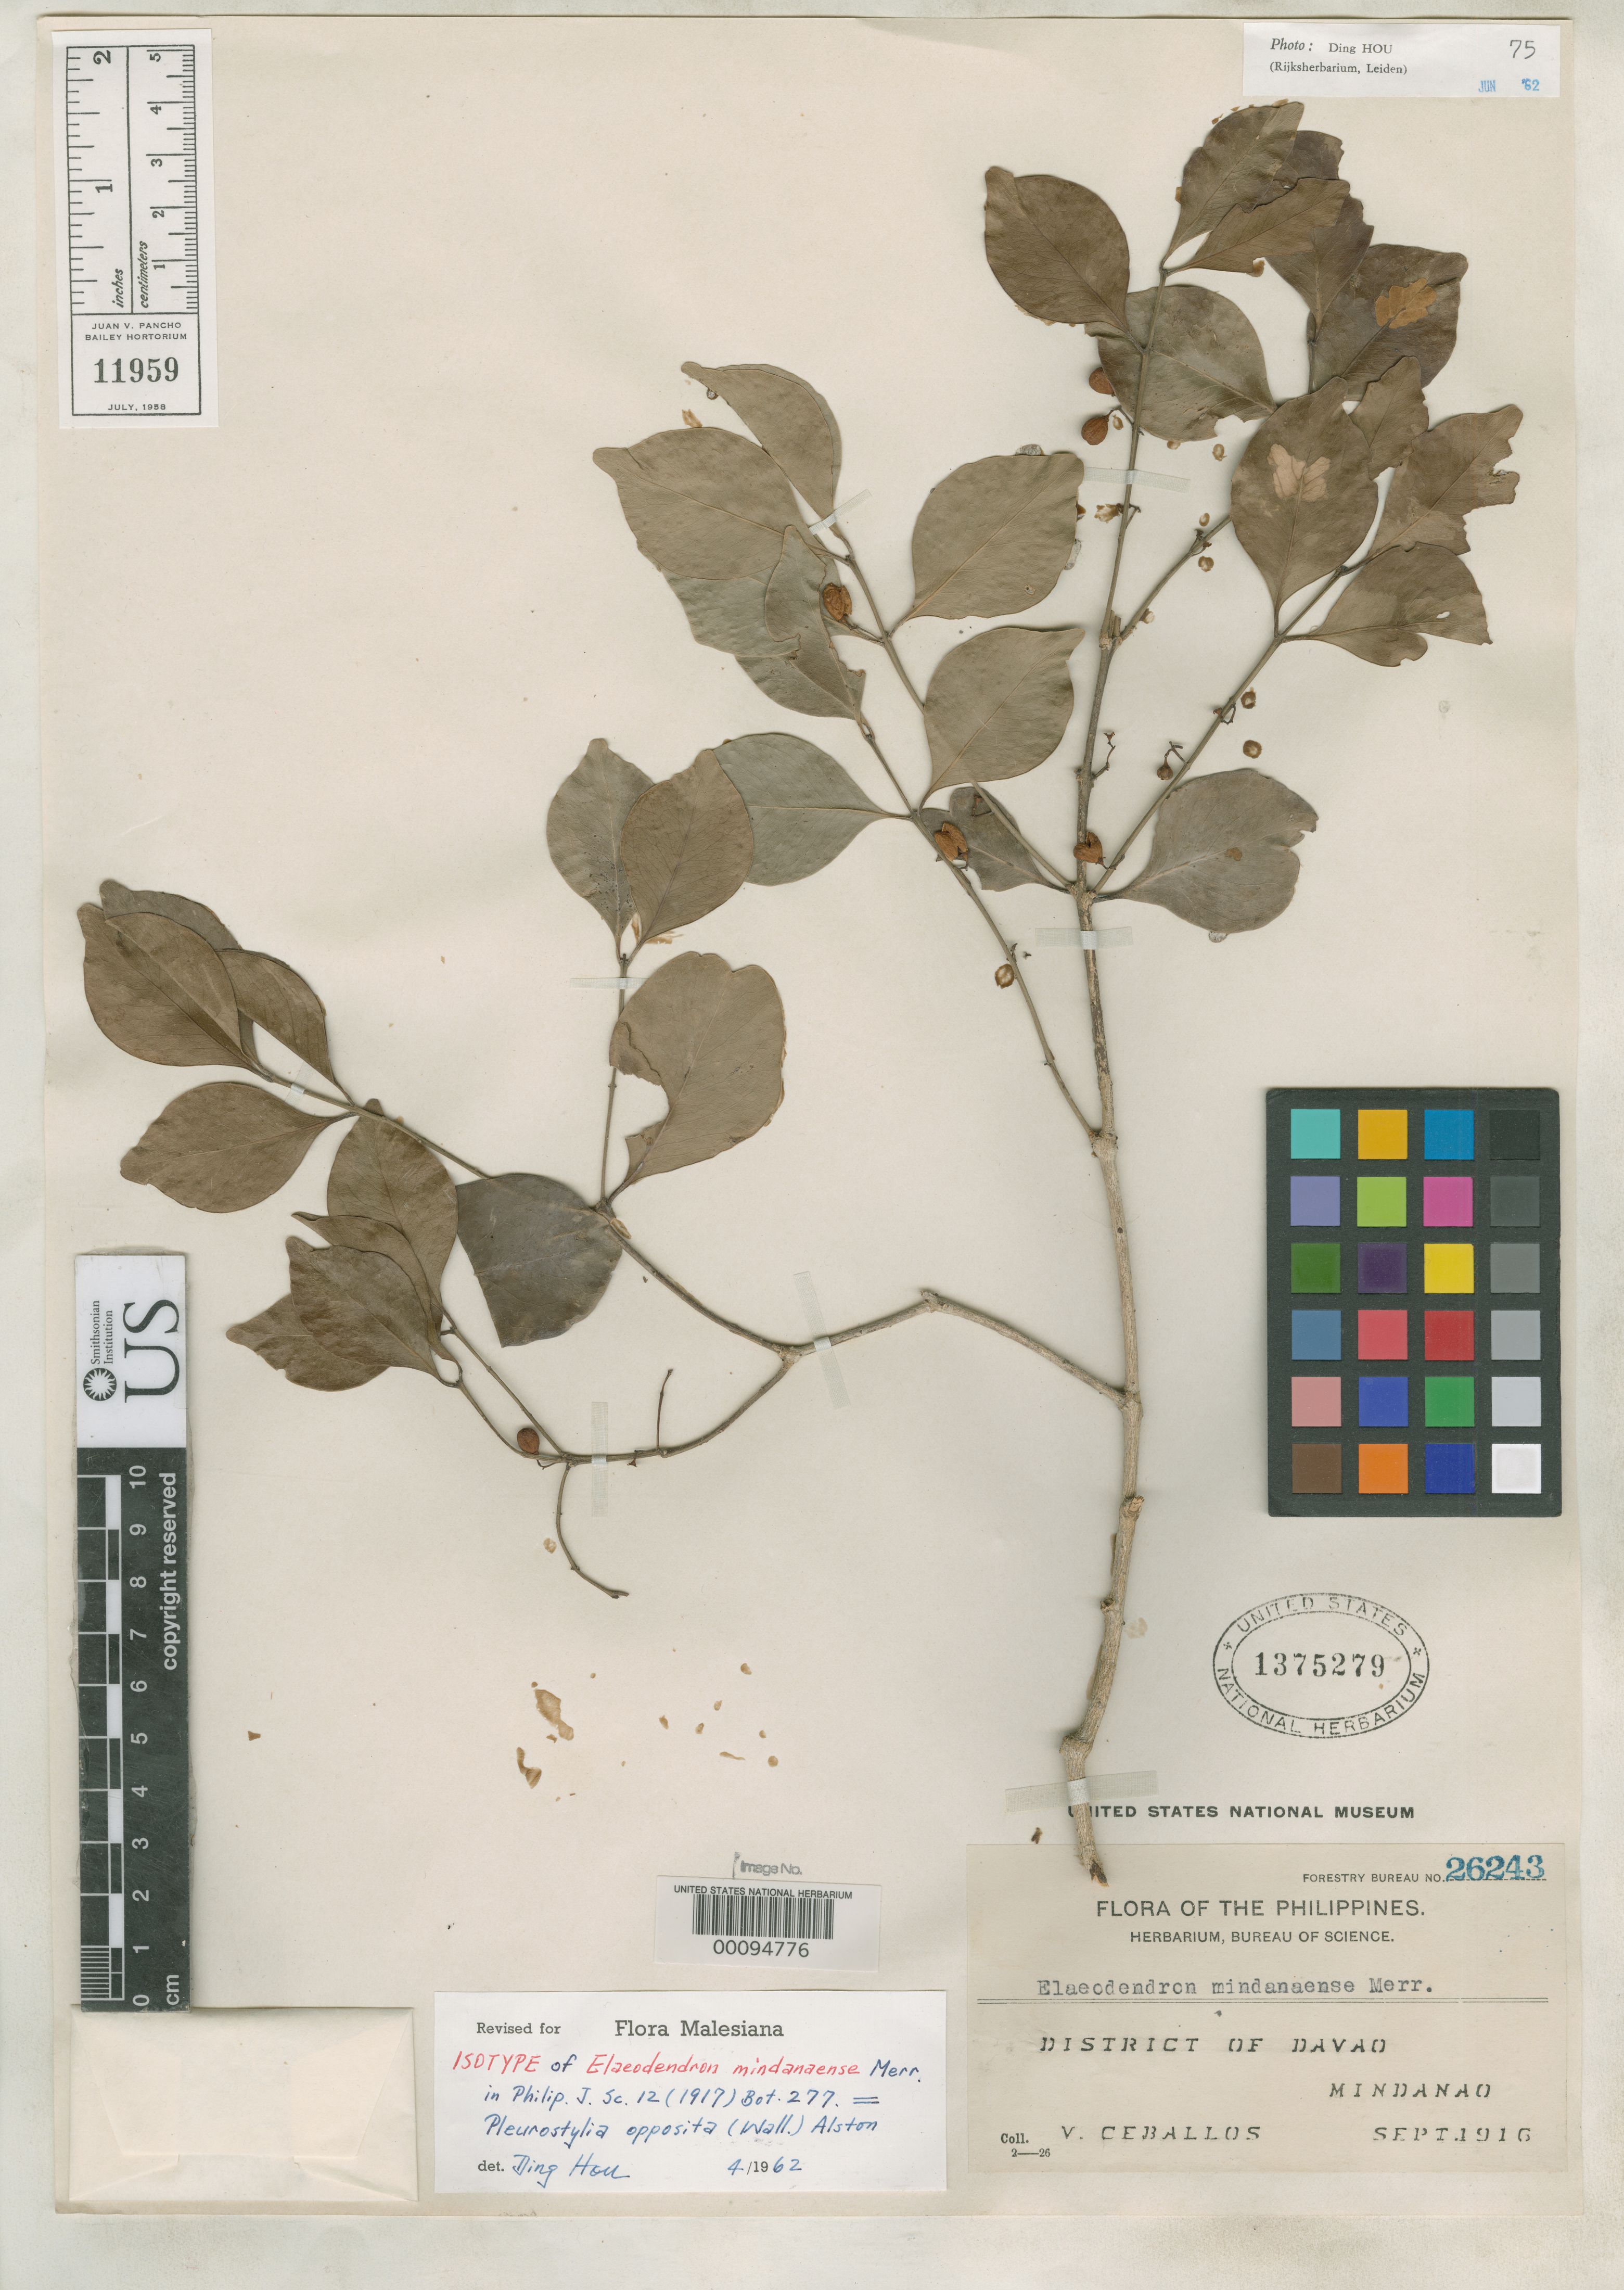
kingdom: Plantae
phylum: Tracheophyta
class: Magnoliopsida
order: Celastrales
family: Celastraceae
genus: Elaeodendron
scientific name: Elaeodendron mindanaense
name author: Merr.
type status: Isotype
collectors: V. Ceballos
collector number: Bur. Sci. 26243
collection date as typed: Sep 1916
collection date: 1916-09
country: Philippines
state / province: Davao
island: Mindanao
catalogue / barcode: US 1375279